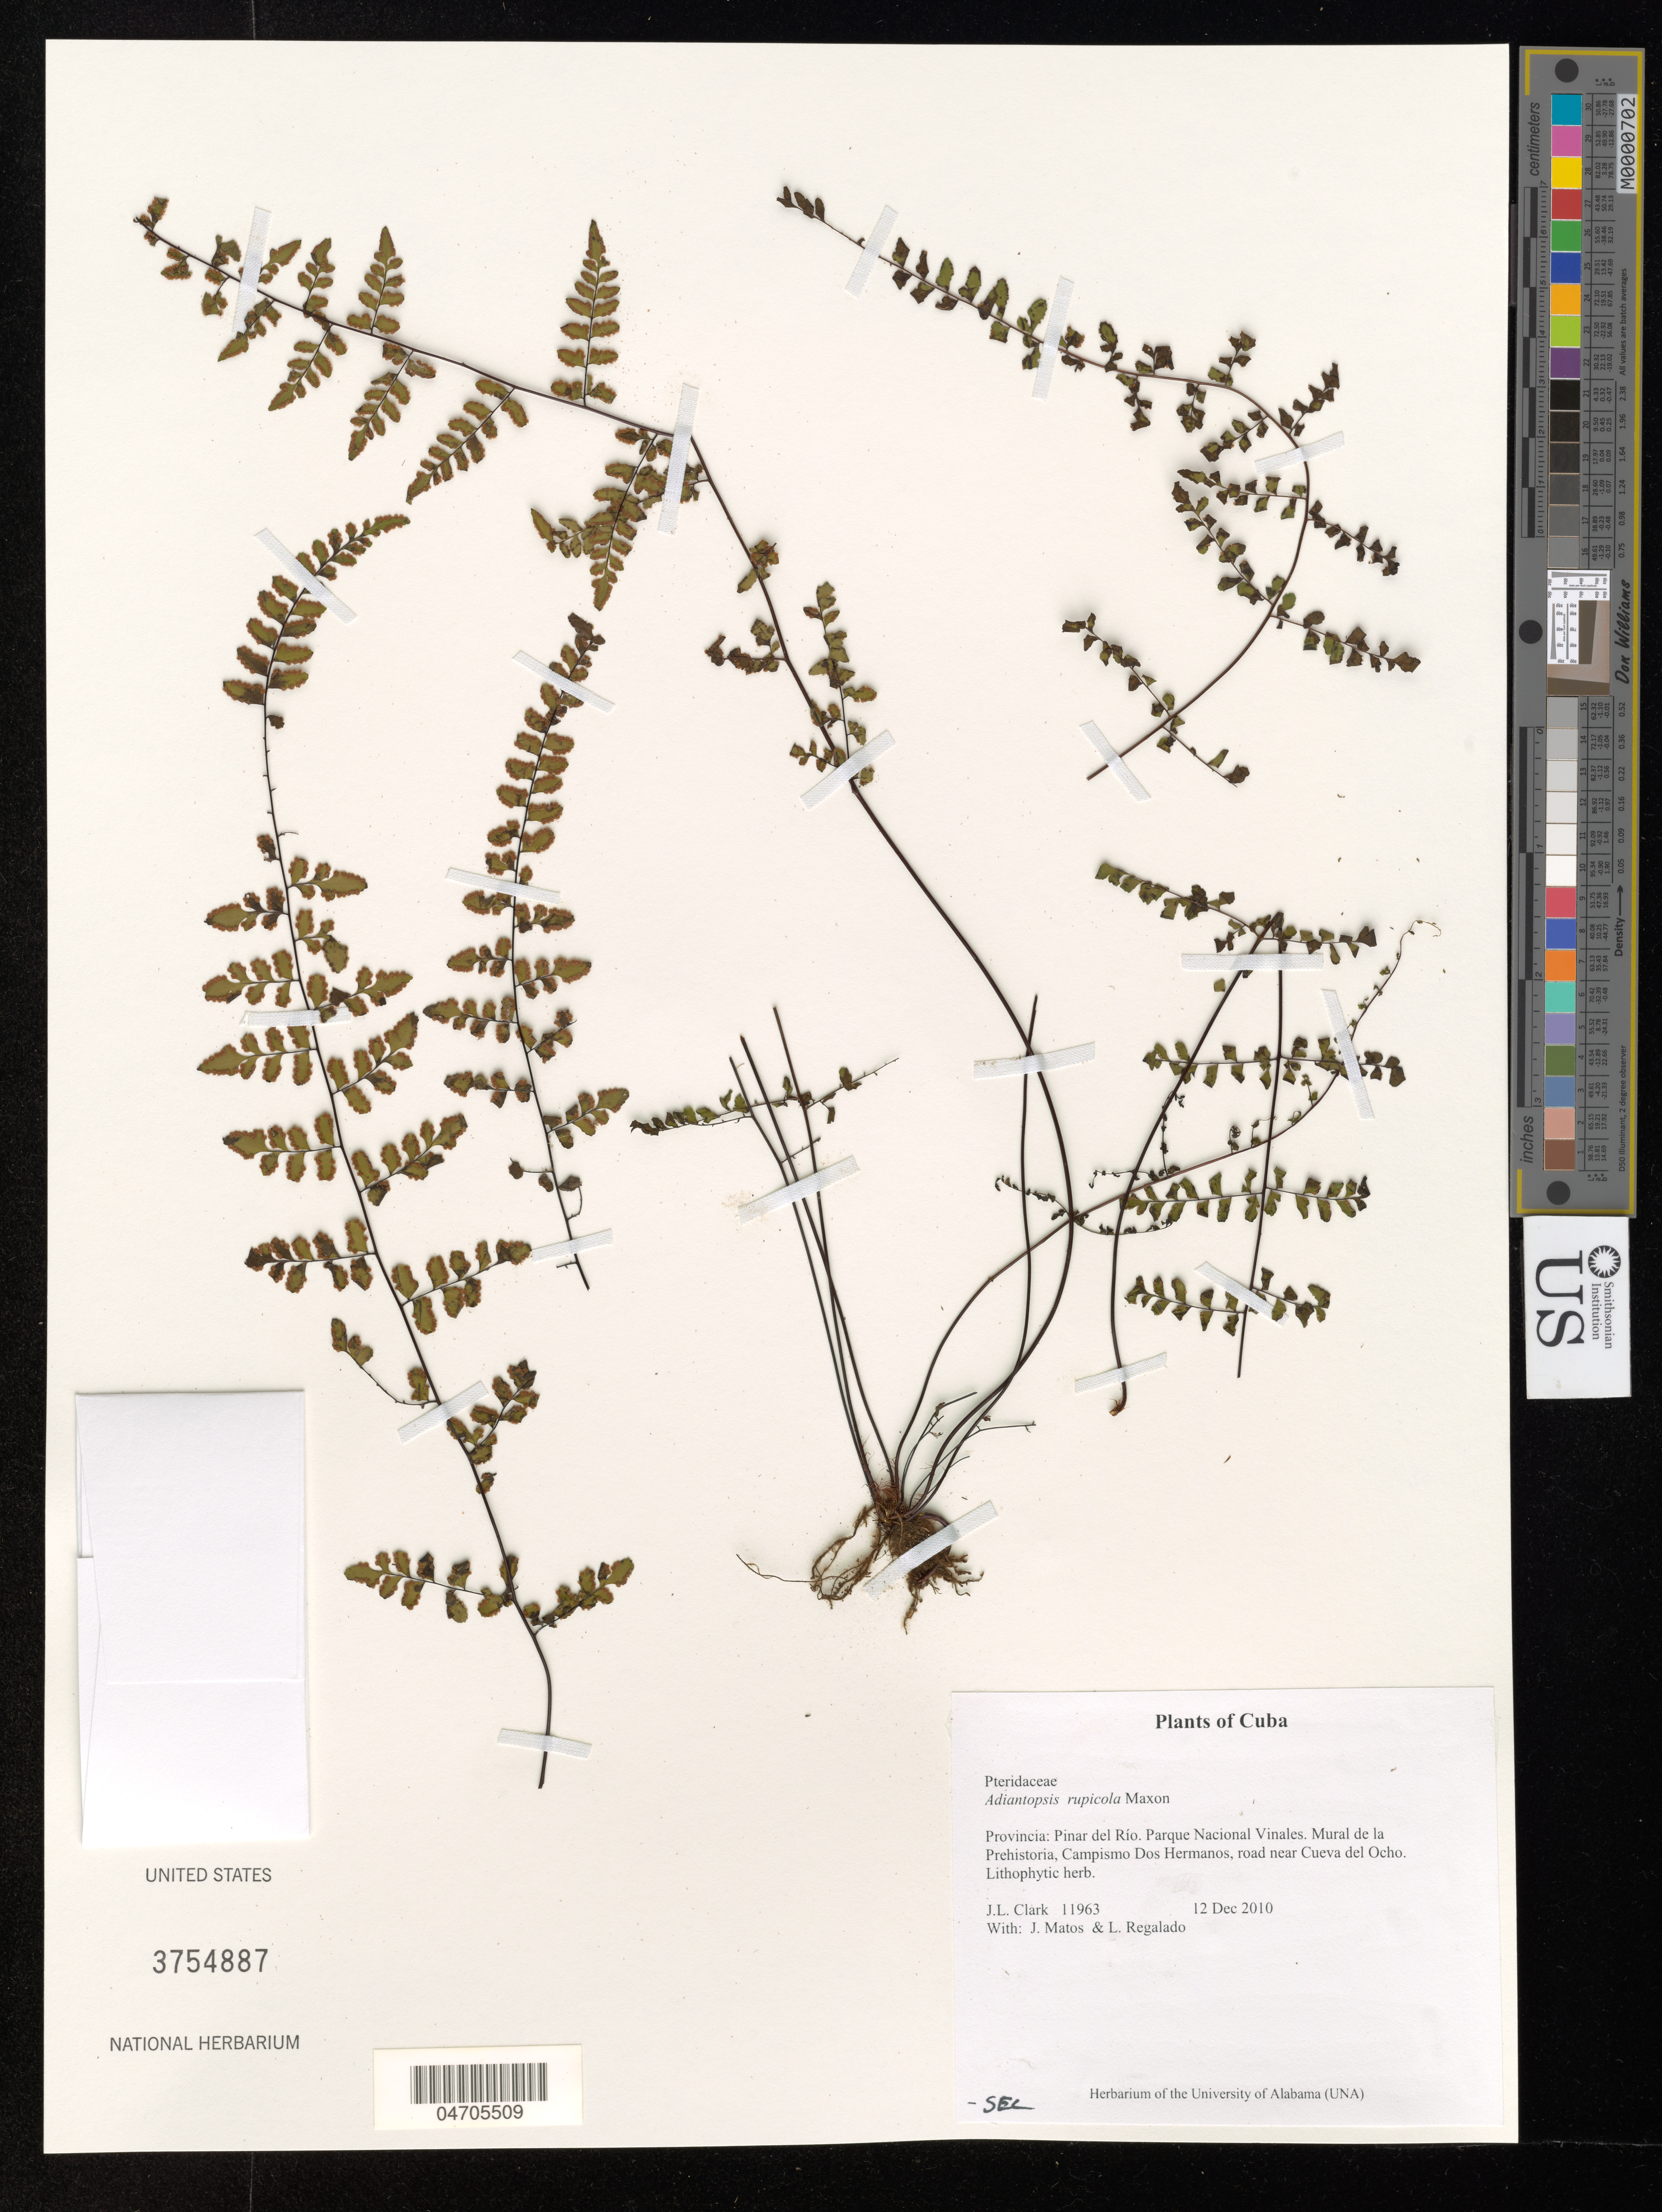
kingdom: Plantae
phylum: Tracheophyta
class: Polypodiopsida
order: Polypodiales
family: Pteridaceae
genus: Adiantopsis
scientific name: Adiantopsis rupicola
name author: Maxon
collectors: J. L. Clark, J. Matos & L. Regalado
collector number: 11963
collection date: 2010-12-12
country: Cuba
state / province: Pinar del Río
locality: Parque Nacional Vinales. Mural de la Prehistoria, Campismo Dos Hermanos, road near Cueva del Ocho.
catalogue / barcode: US 3754887